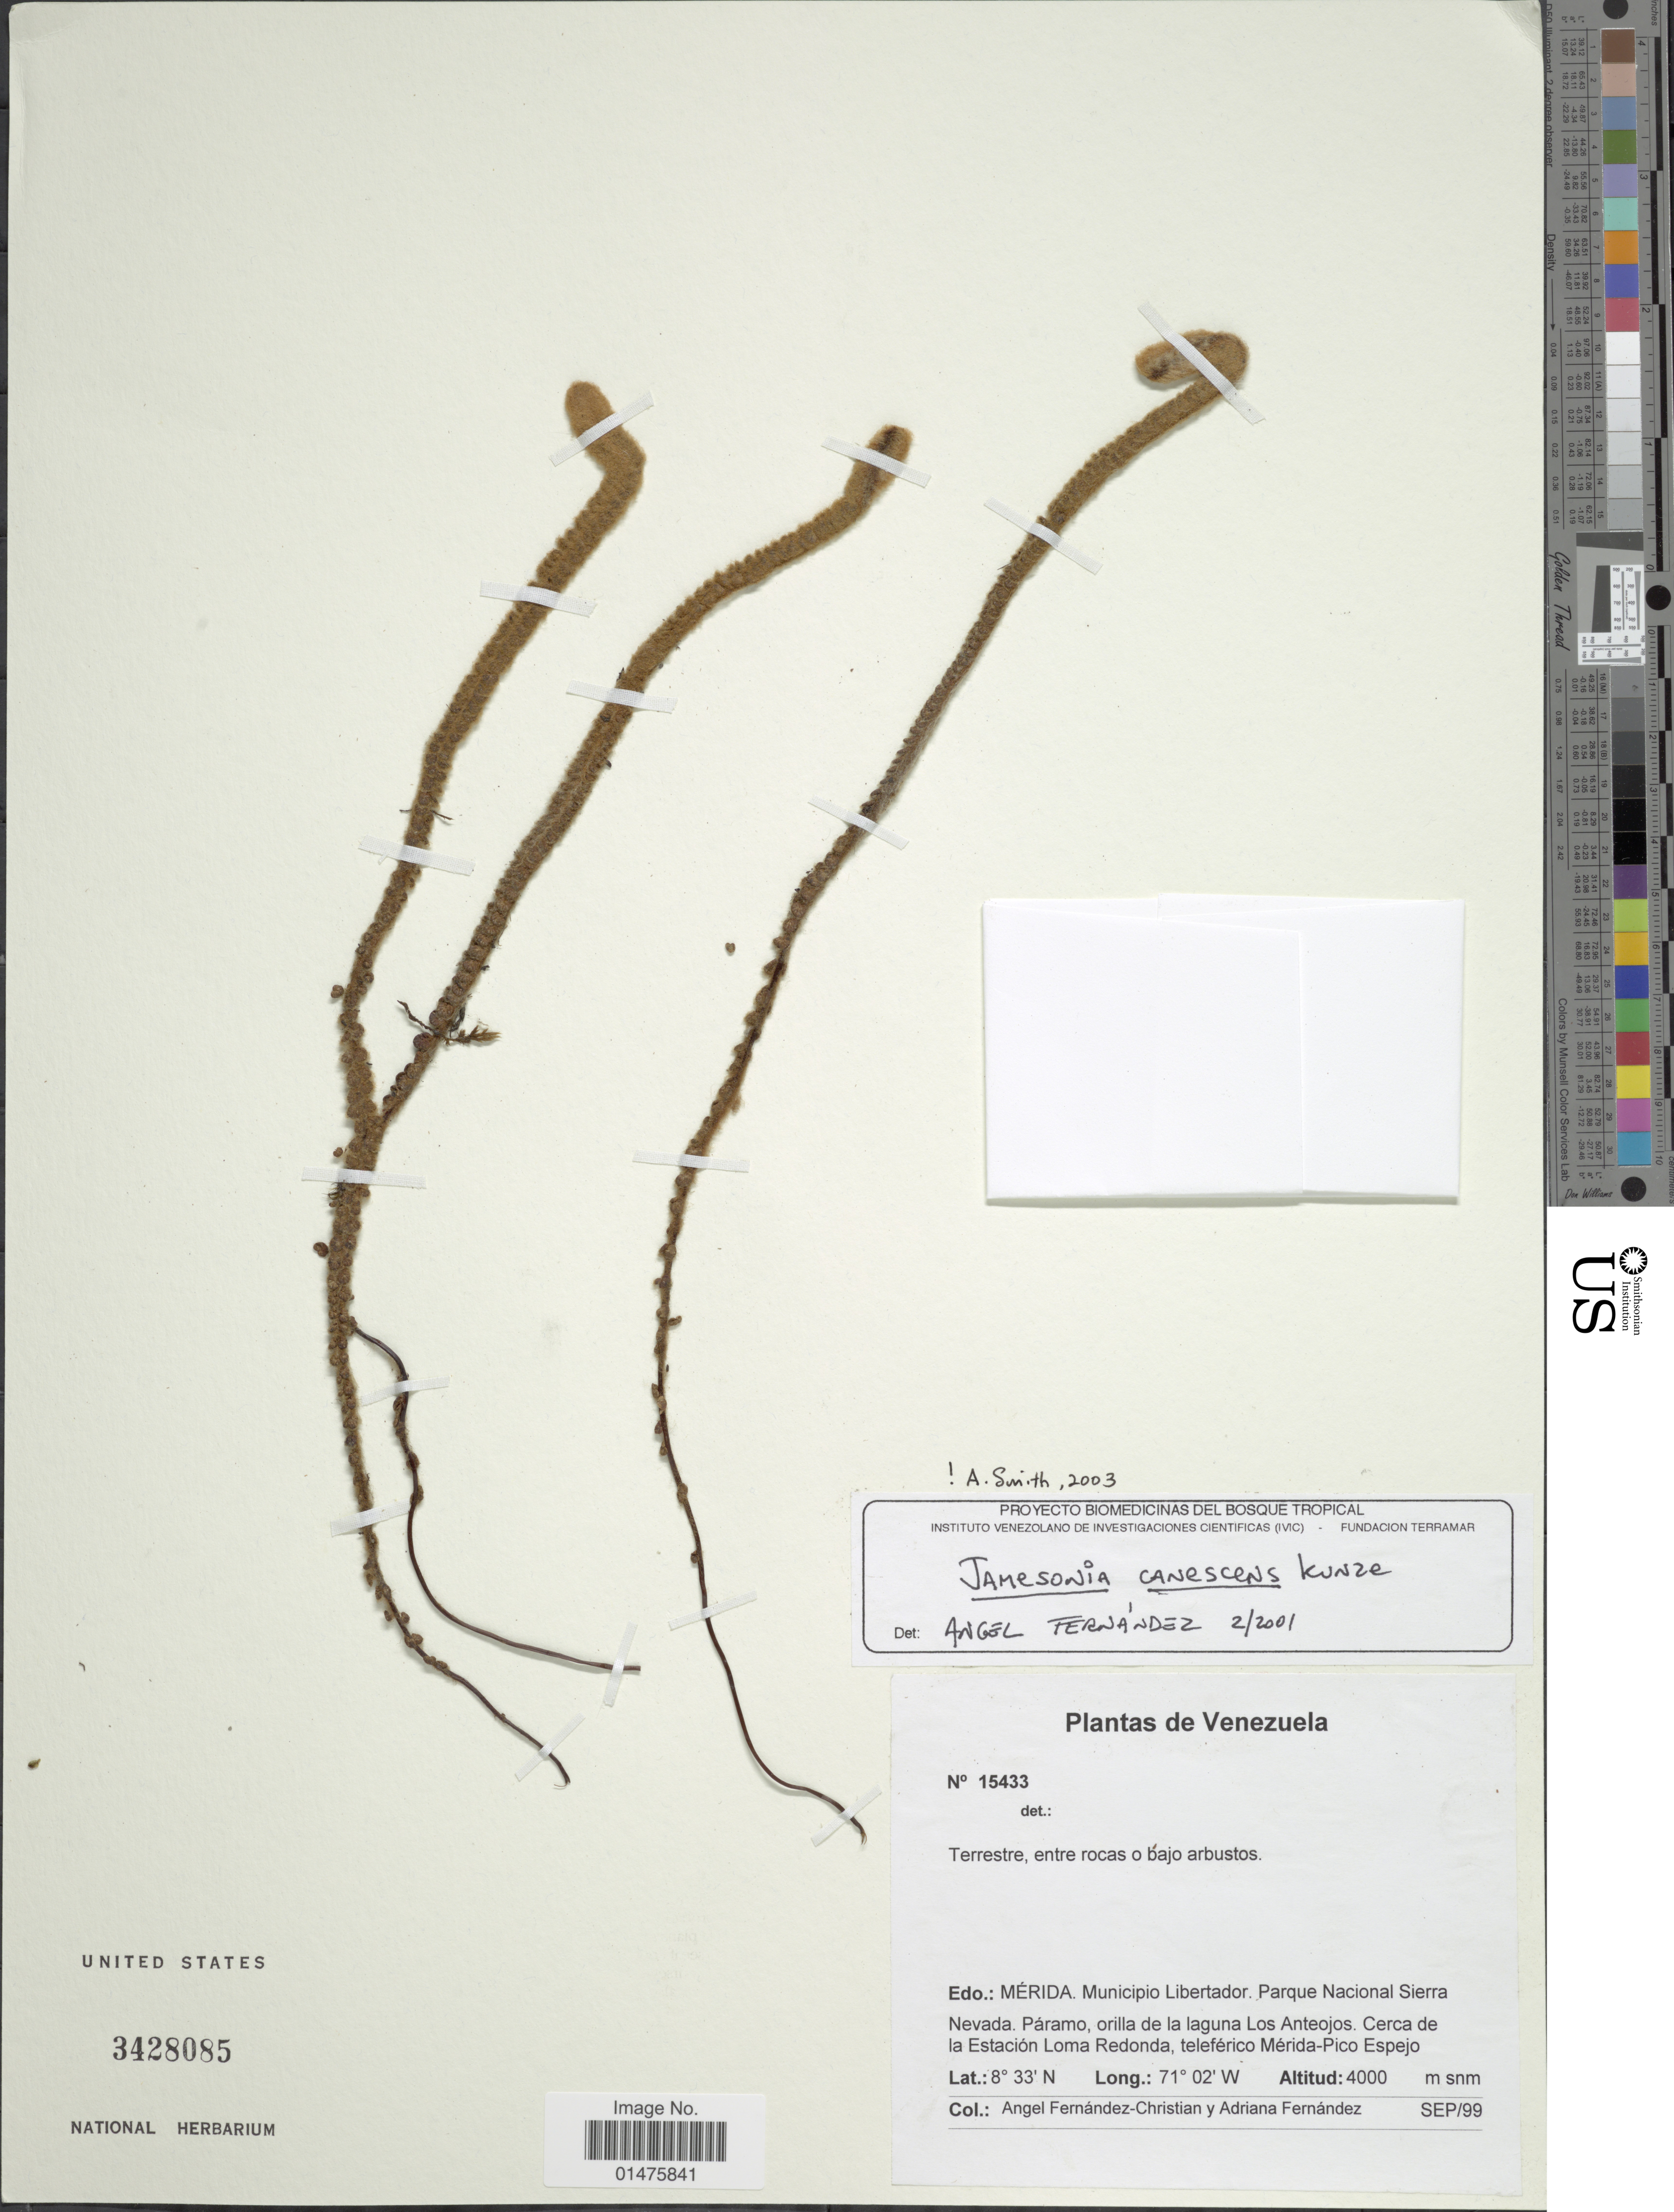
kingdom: Plantae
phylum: Tracheophyta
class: Polypodiopsida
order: Polypodiales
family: Pteridaceae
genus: Jamesonia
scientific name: Jamesonia canescens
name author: Kunze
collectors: Á. Fernández & A. Fernández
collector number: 15433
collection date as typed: Transcribed d/m/y: /9/99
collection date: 1999-09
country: Venezuela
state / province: Mérida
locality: Municpio Libertador. Parque Nacional Sierra Nevada. Páramo, oriila de la laguna Los Anteojos. Cerca la Estación Loma Redonda, teleférico Mérida-Pico Espejo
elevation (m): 4000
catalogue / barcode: US 3428085